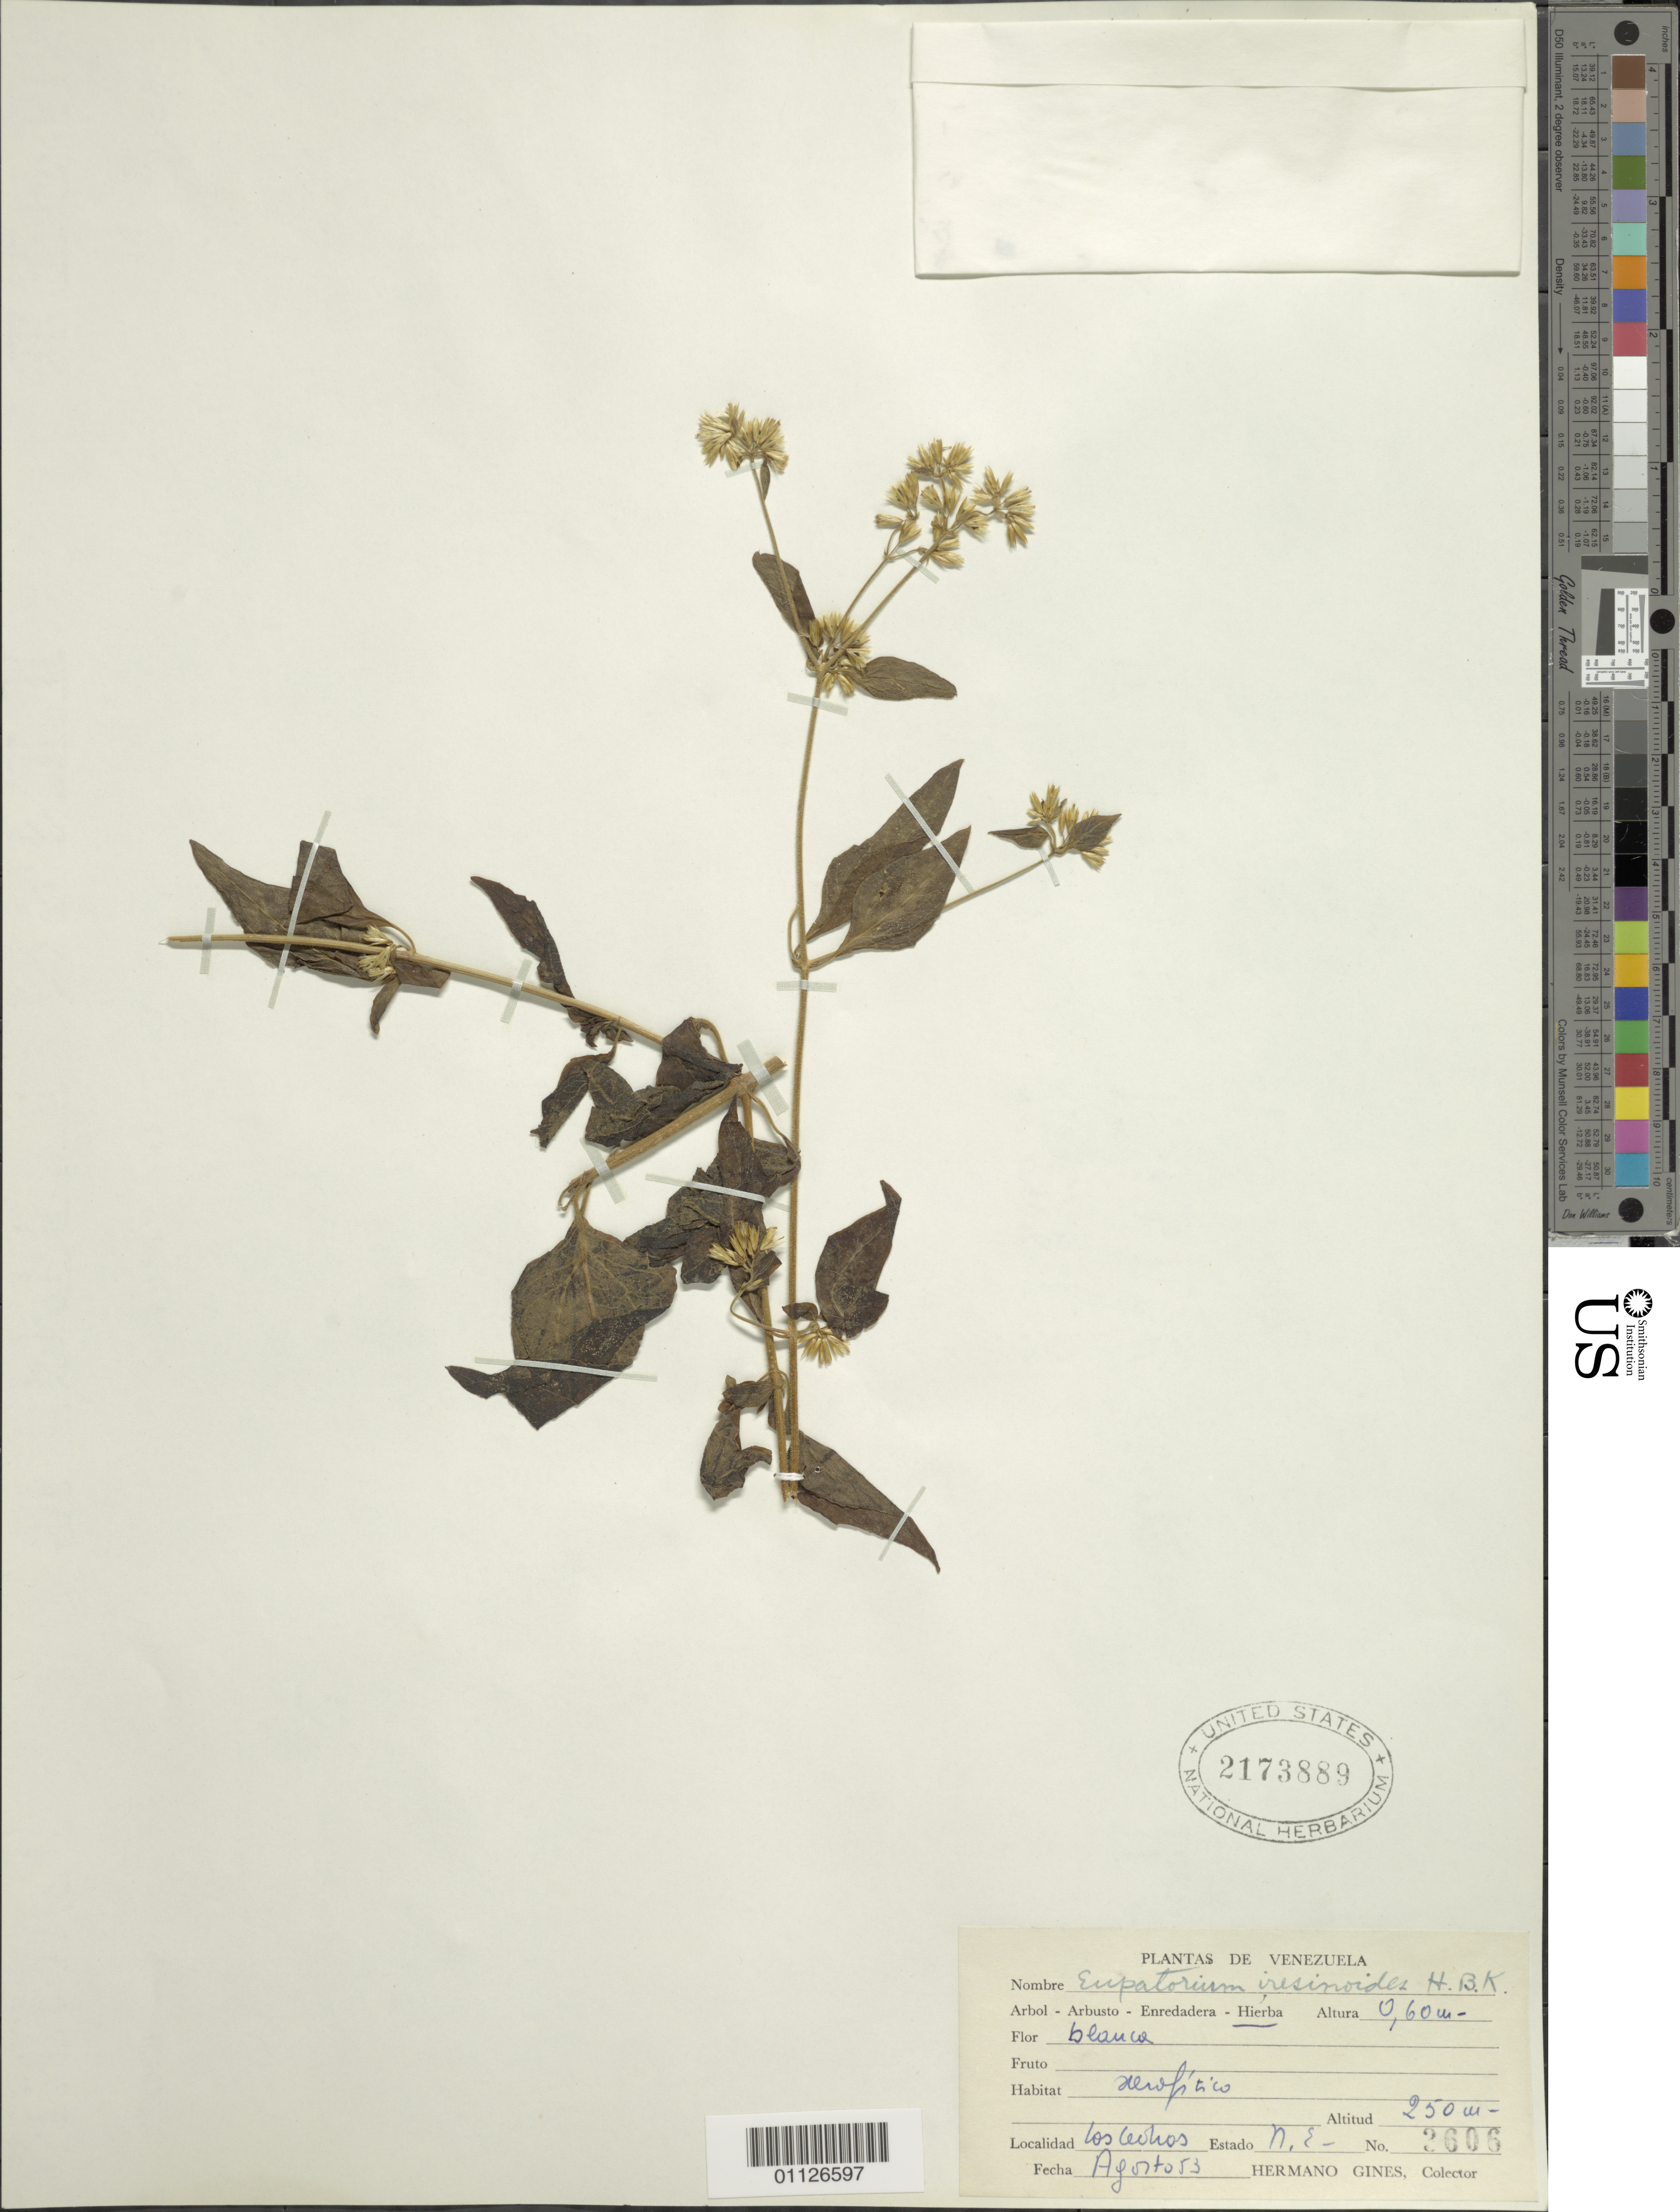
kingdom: Plantae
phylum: Tracheophyta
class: Magnoliopsida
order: Asterales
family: Asteraceae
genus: Condylidium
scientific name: Condylidium iresinoides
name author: (Kunth) R.M. King & H. Rob.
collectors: Bro. Gines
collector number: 3606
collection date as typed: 01 Aug 1953 to 31 Aug 1953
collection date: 1953-08-01/1953-08-31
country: Venezuela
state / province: Nueva Esparta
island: Margarita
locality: Los Cedros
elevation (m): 250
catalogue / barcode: US 2173889